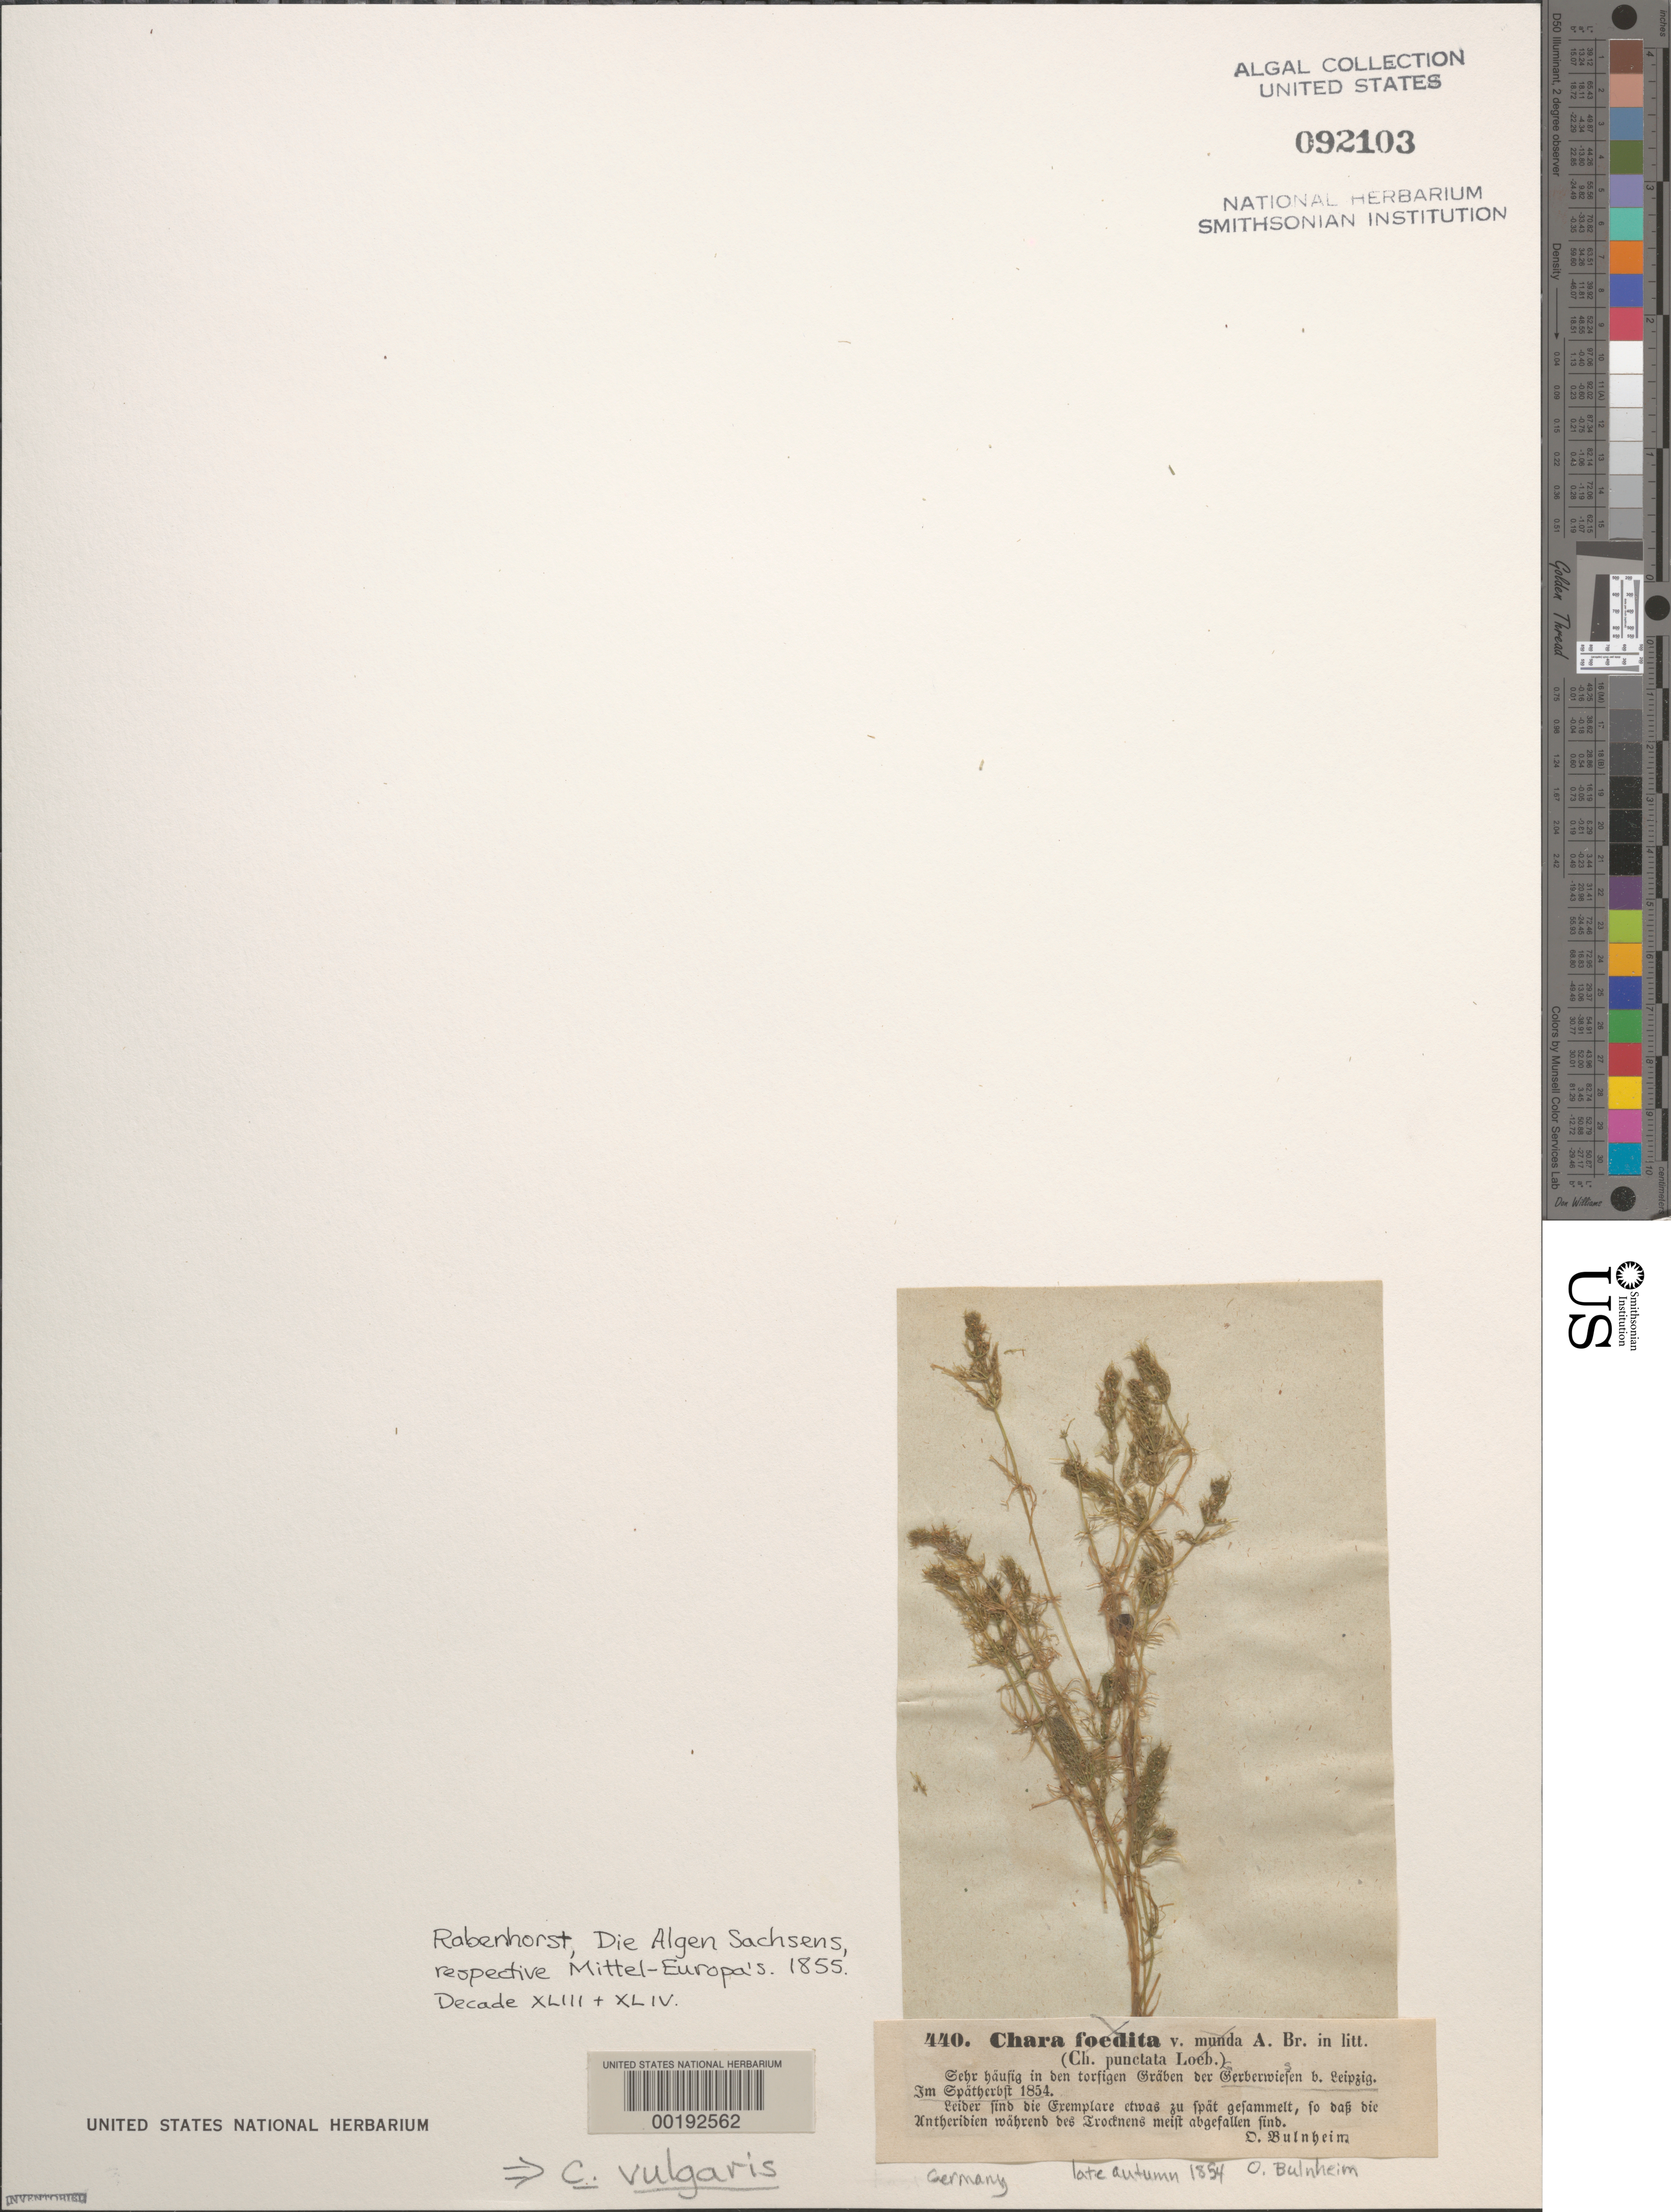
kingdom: Plantae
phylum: Charophyta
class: Charophyceae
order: Charales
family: Characeae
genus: Chara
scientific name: Chara vulgaris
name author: L.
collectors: O. Bulnheim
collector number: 440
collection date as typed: Fal 1854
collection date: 1854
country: Germany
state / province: Sachsen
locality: Gerberwiesen near leipzig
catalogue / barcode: US 92103